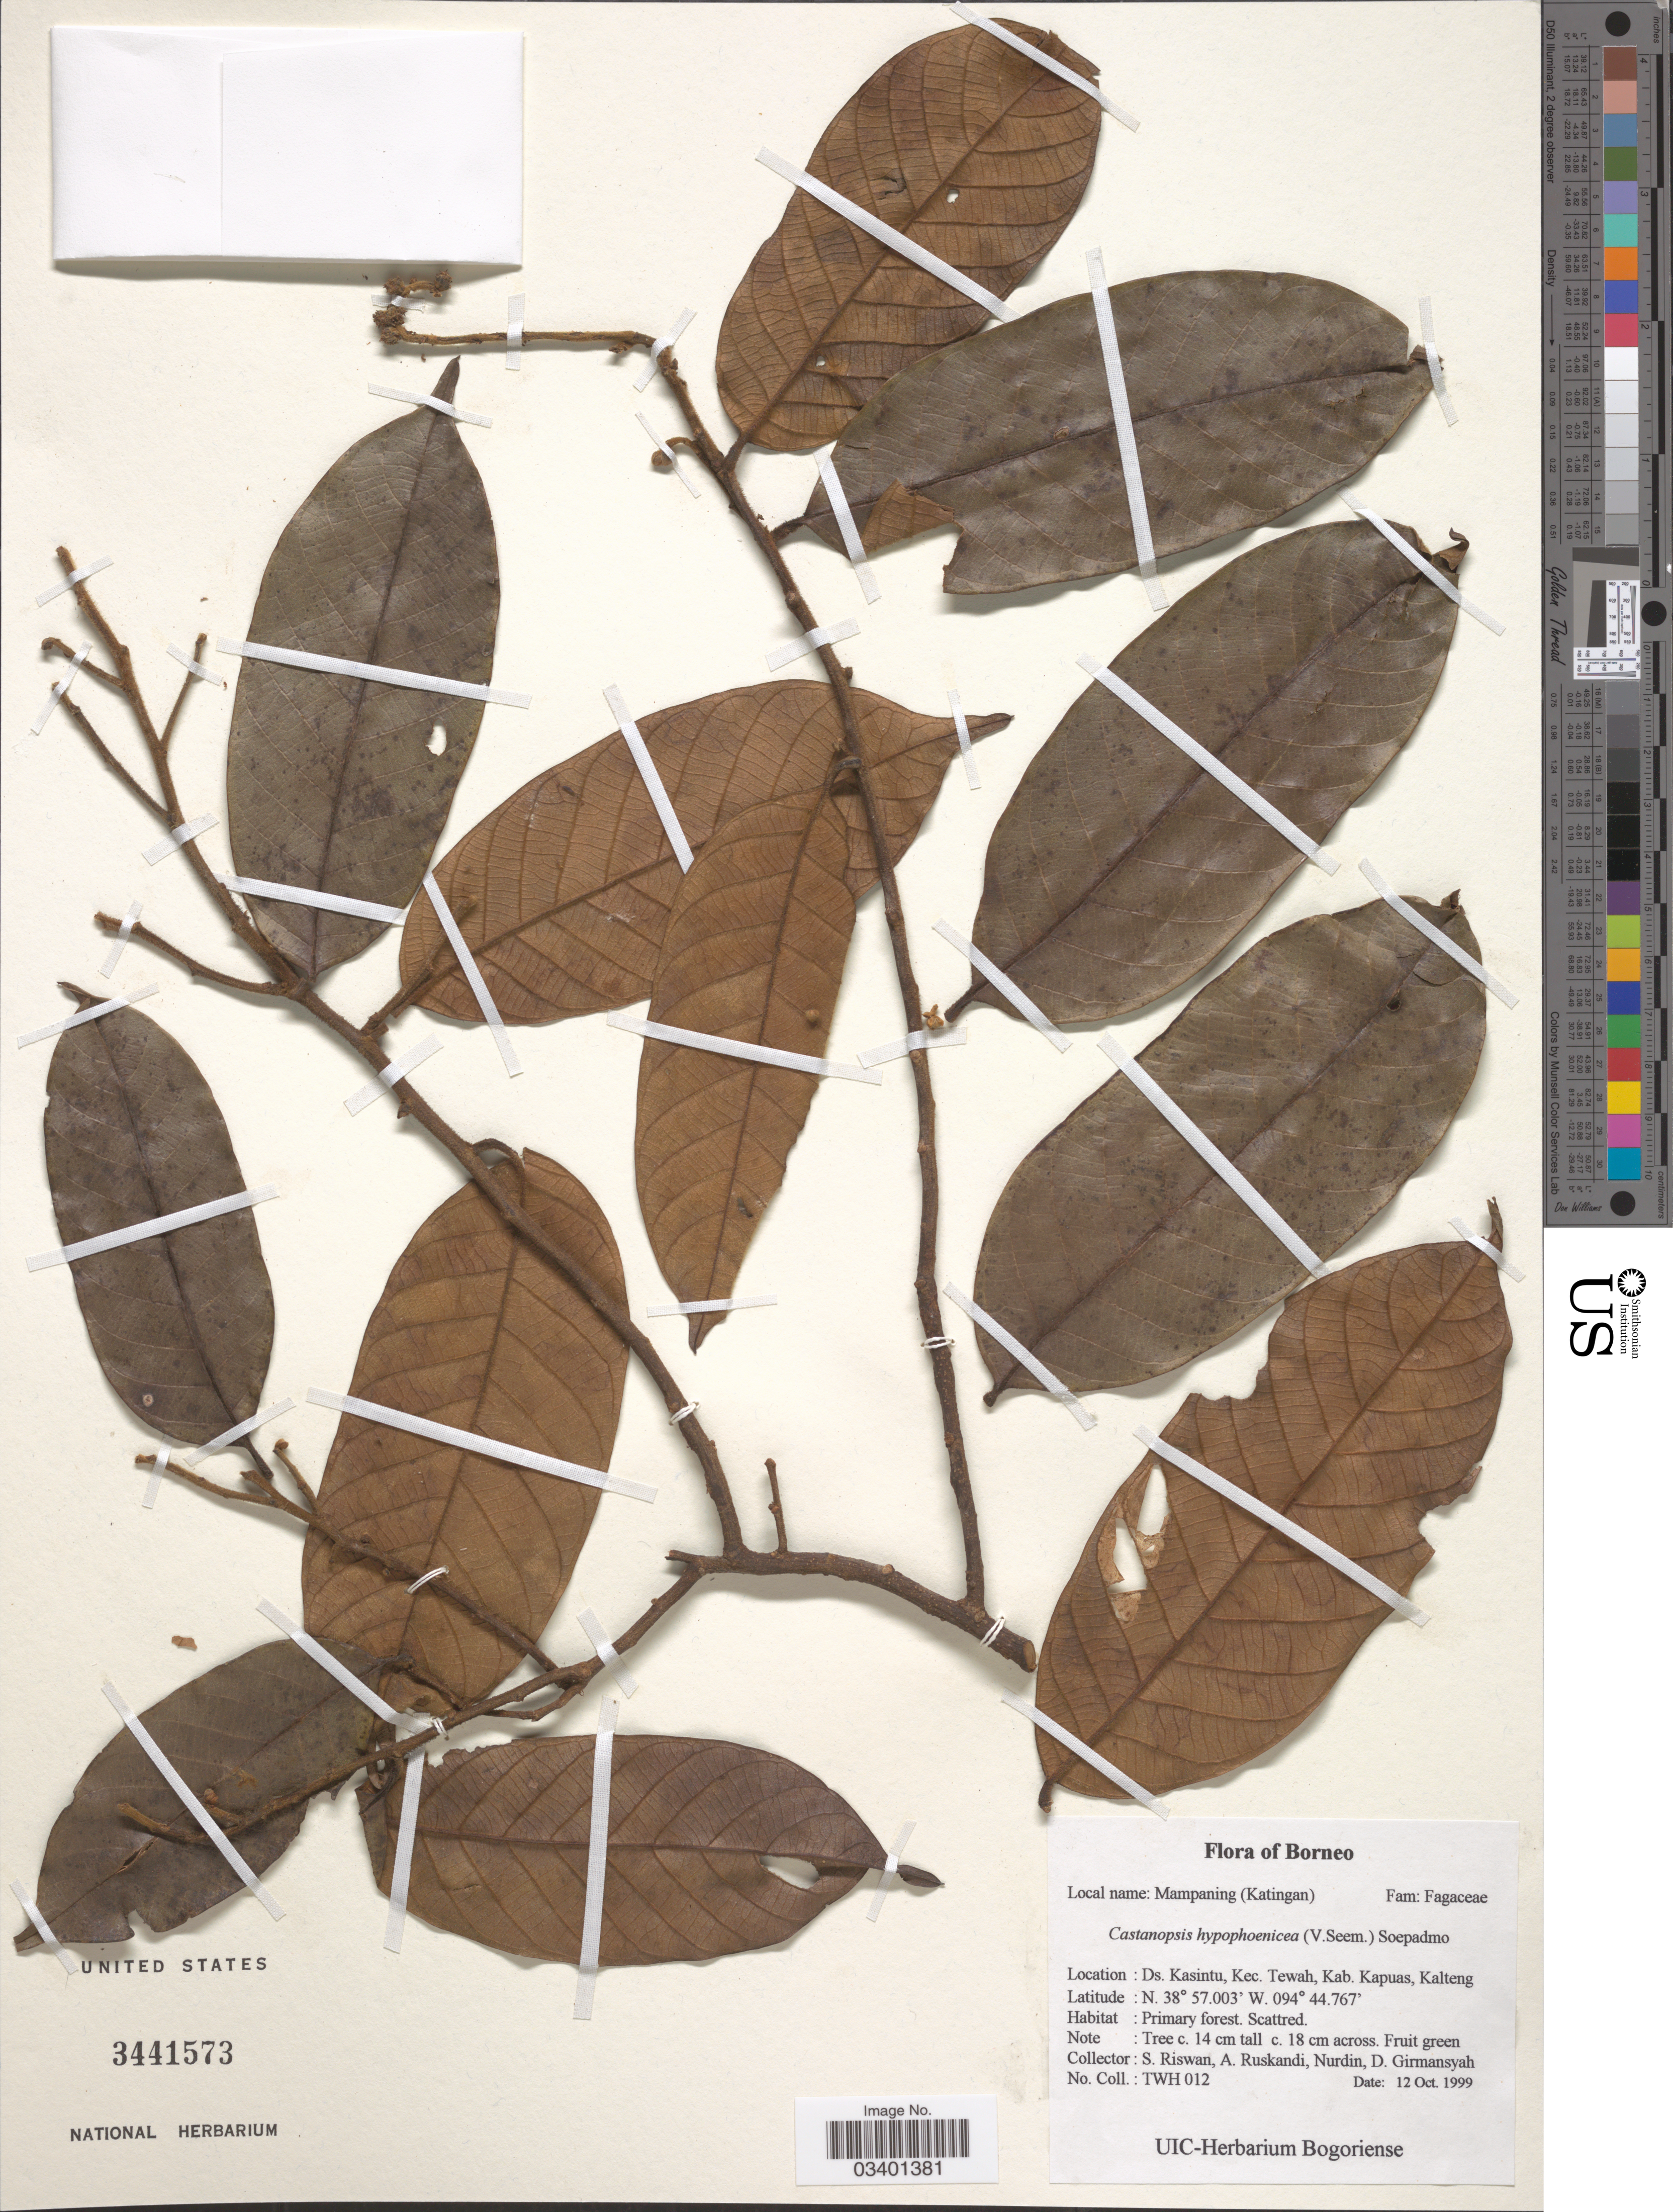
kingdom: Plantae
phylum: Tracheophyta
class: Magnoliopsida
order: Fagales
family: Fagaceae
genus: Castanopsis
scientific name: Castanopsis hypophoenicea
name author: (Seem.) Soepadmo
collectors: S. Riswan, A. Ruskandi, Nurdin, D. & D. Girmansyah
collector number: TWH012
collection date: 1999-10-12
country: Indonesia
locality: Borneo. Ds. Kasintu, Kec. Tewah, Kab. Kapuas, Kalteng.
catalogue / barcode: US 3441573